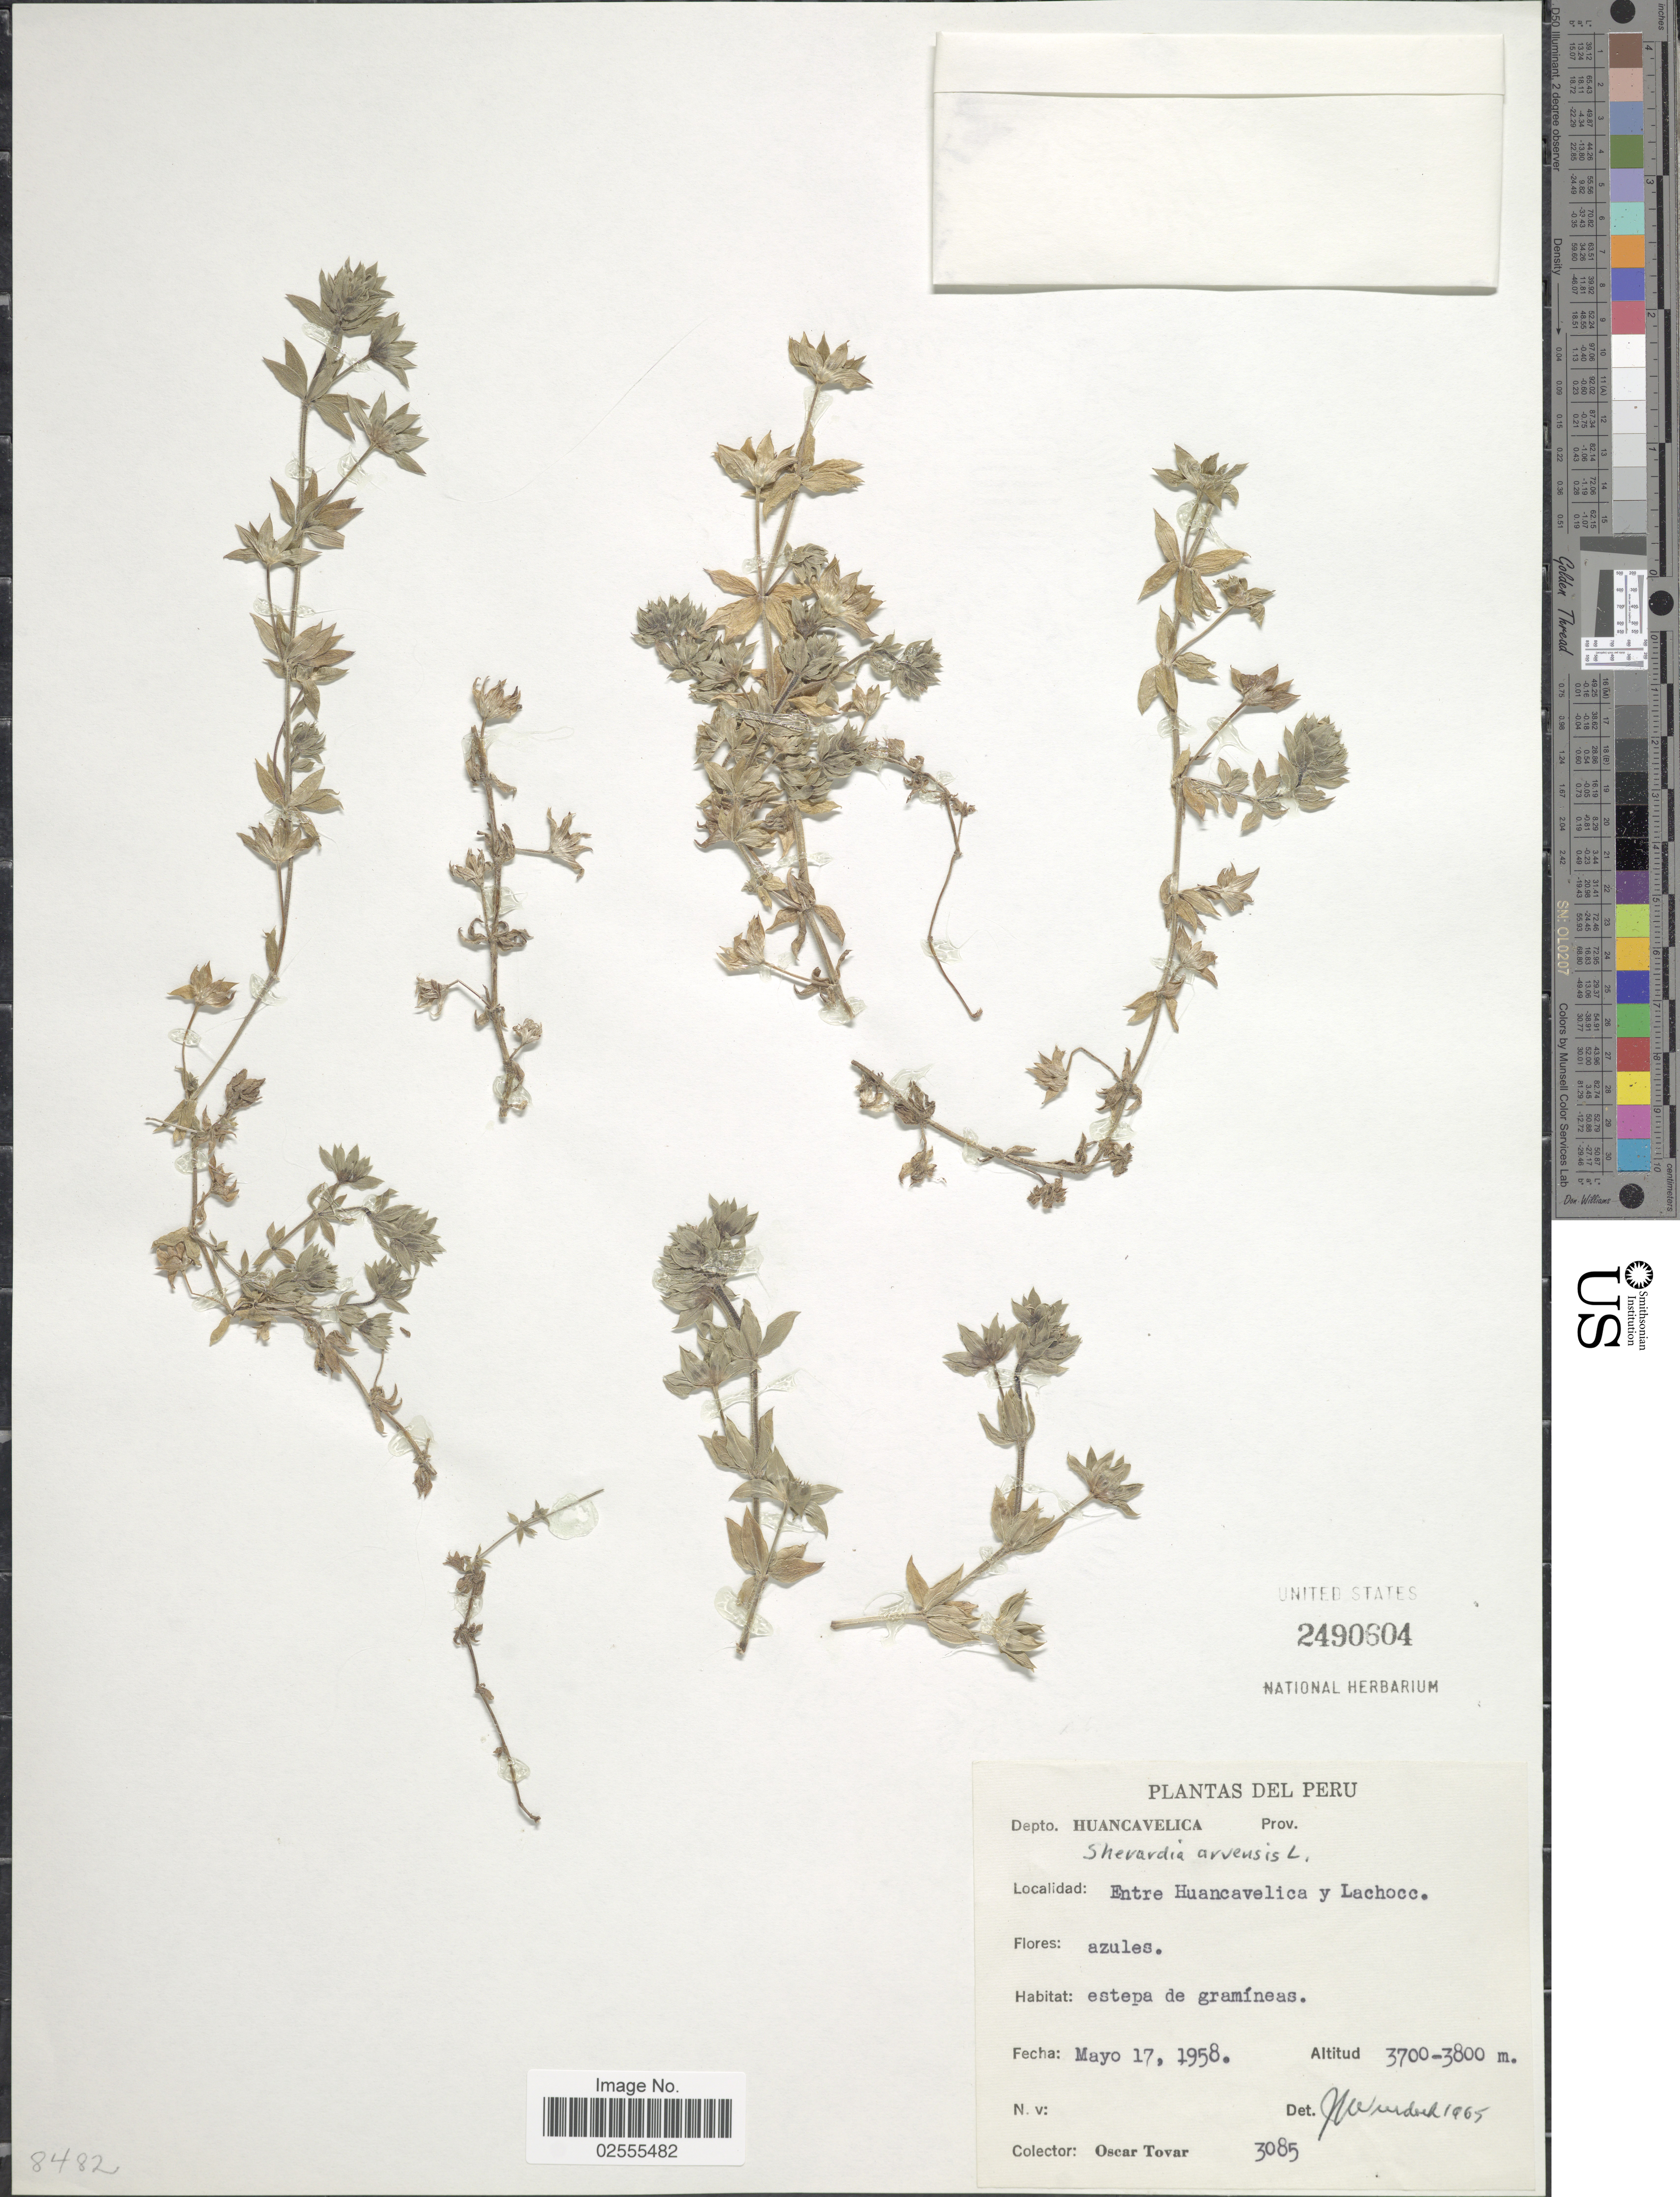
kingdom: Plantae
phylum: Tracheophyta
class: Magnoliopsida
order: Gentianales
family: Rubiaceae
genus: Sherardia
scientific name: Sherardia arvensis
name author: L.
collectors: Ó. Tovar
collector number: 3085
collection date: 1958-05-17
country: Peru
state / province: Huancavelica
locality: Entre Huancavelica y Lachocc.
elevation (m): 3700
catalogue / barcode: US 2490604